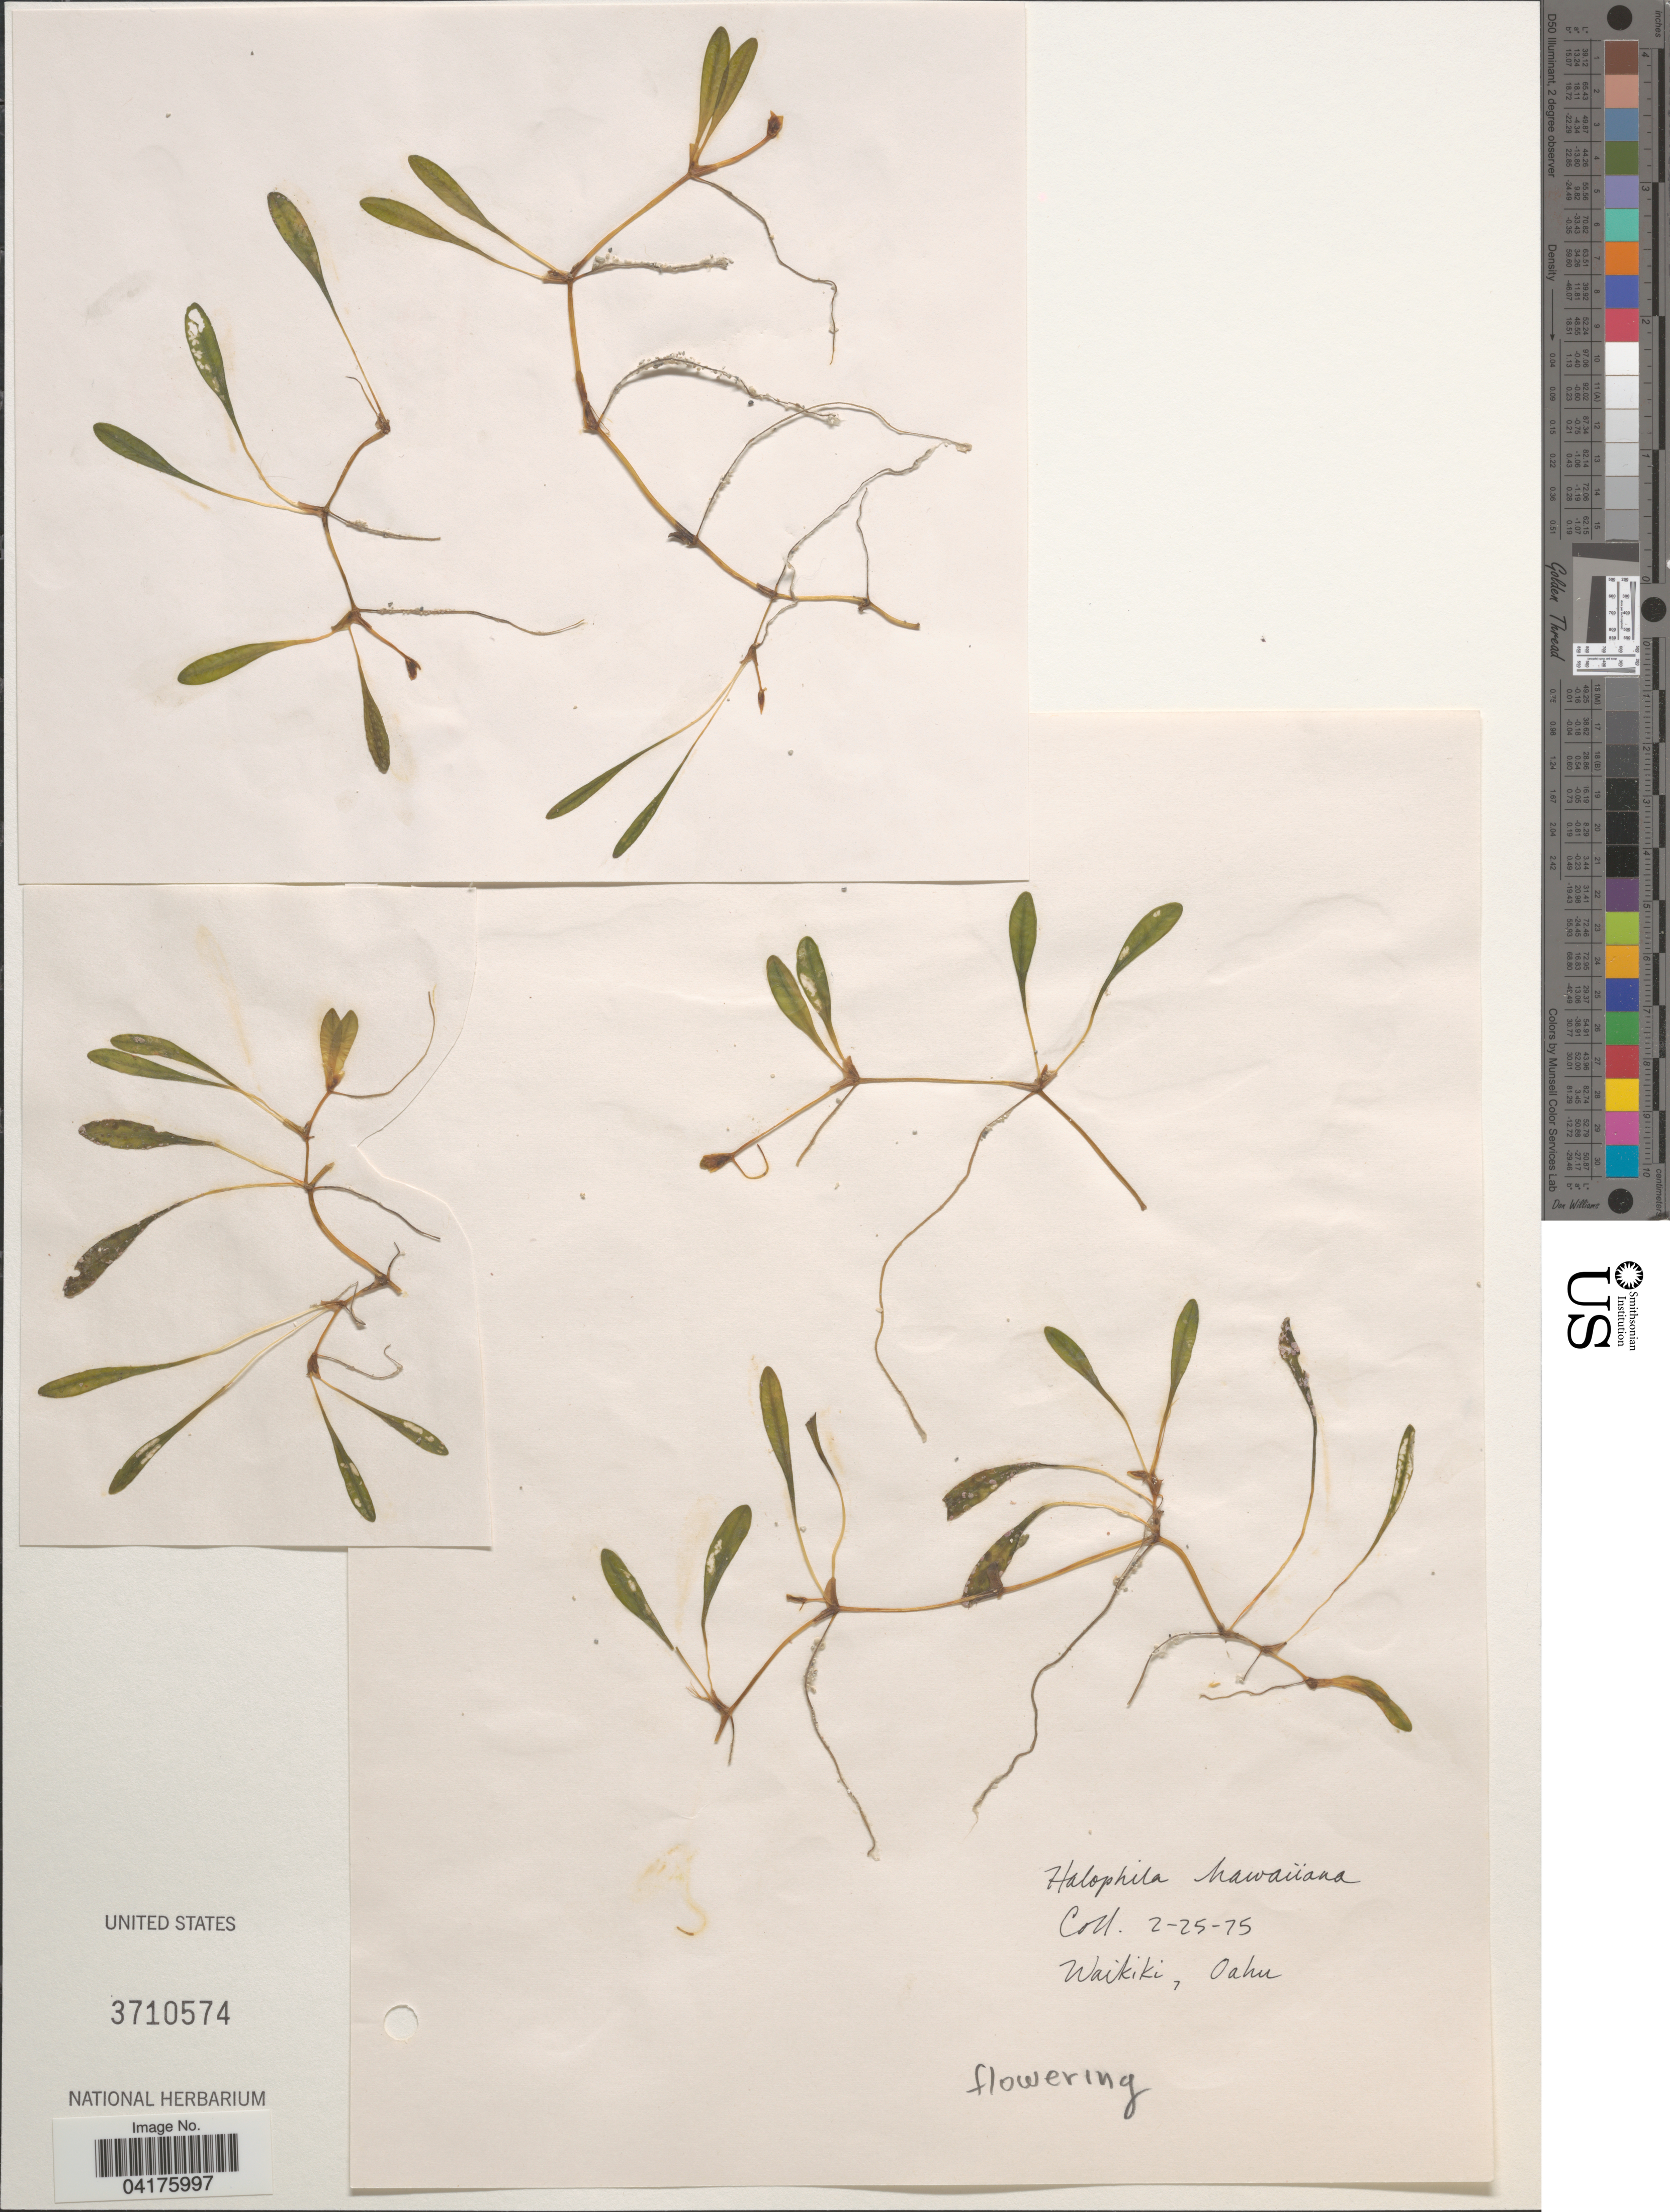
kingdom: Plantae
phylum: Tracheophyta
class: Liliopsida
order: Alismatales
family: Hydrocharitaceae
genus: Halophila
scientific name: Halophila beccarii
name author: Asch.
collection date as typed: Transcribed d/m/y: 25/2/75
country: United States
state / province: Hawaii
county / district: Honolulu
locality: Waikiki, Oahu.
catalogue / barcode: US 3710574